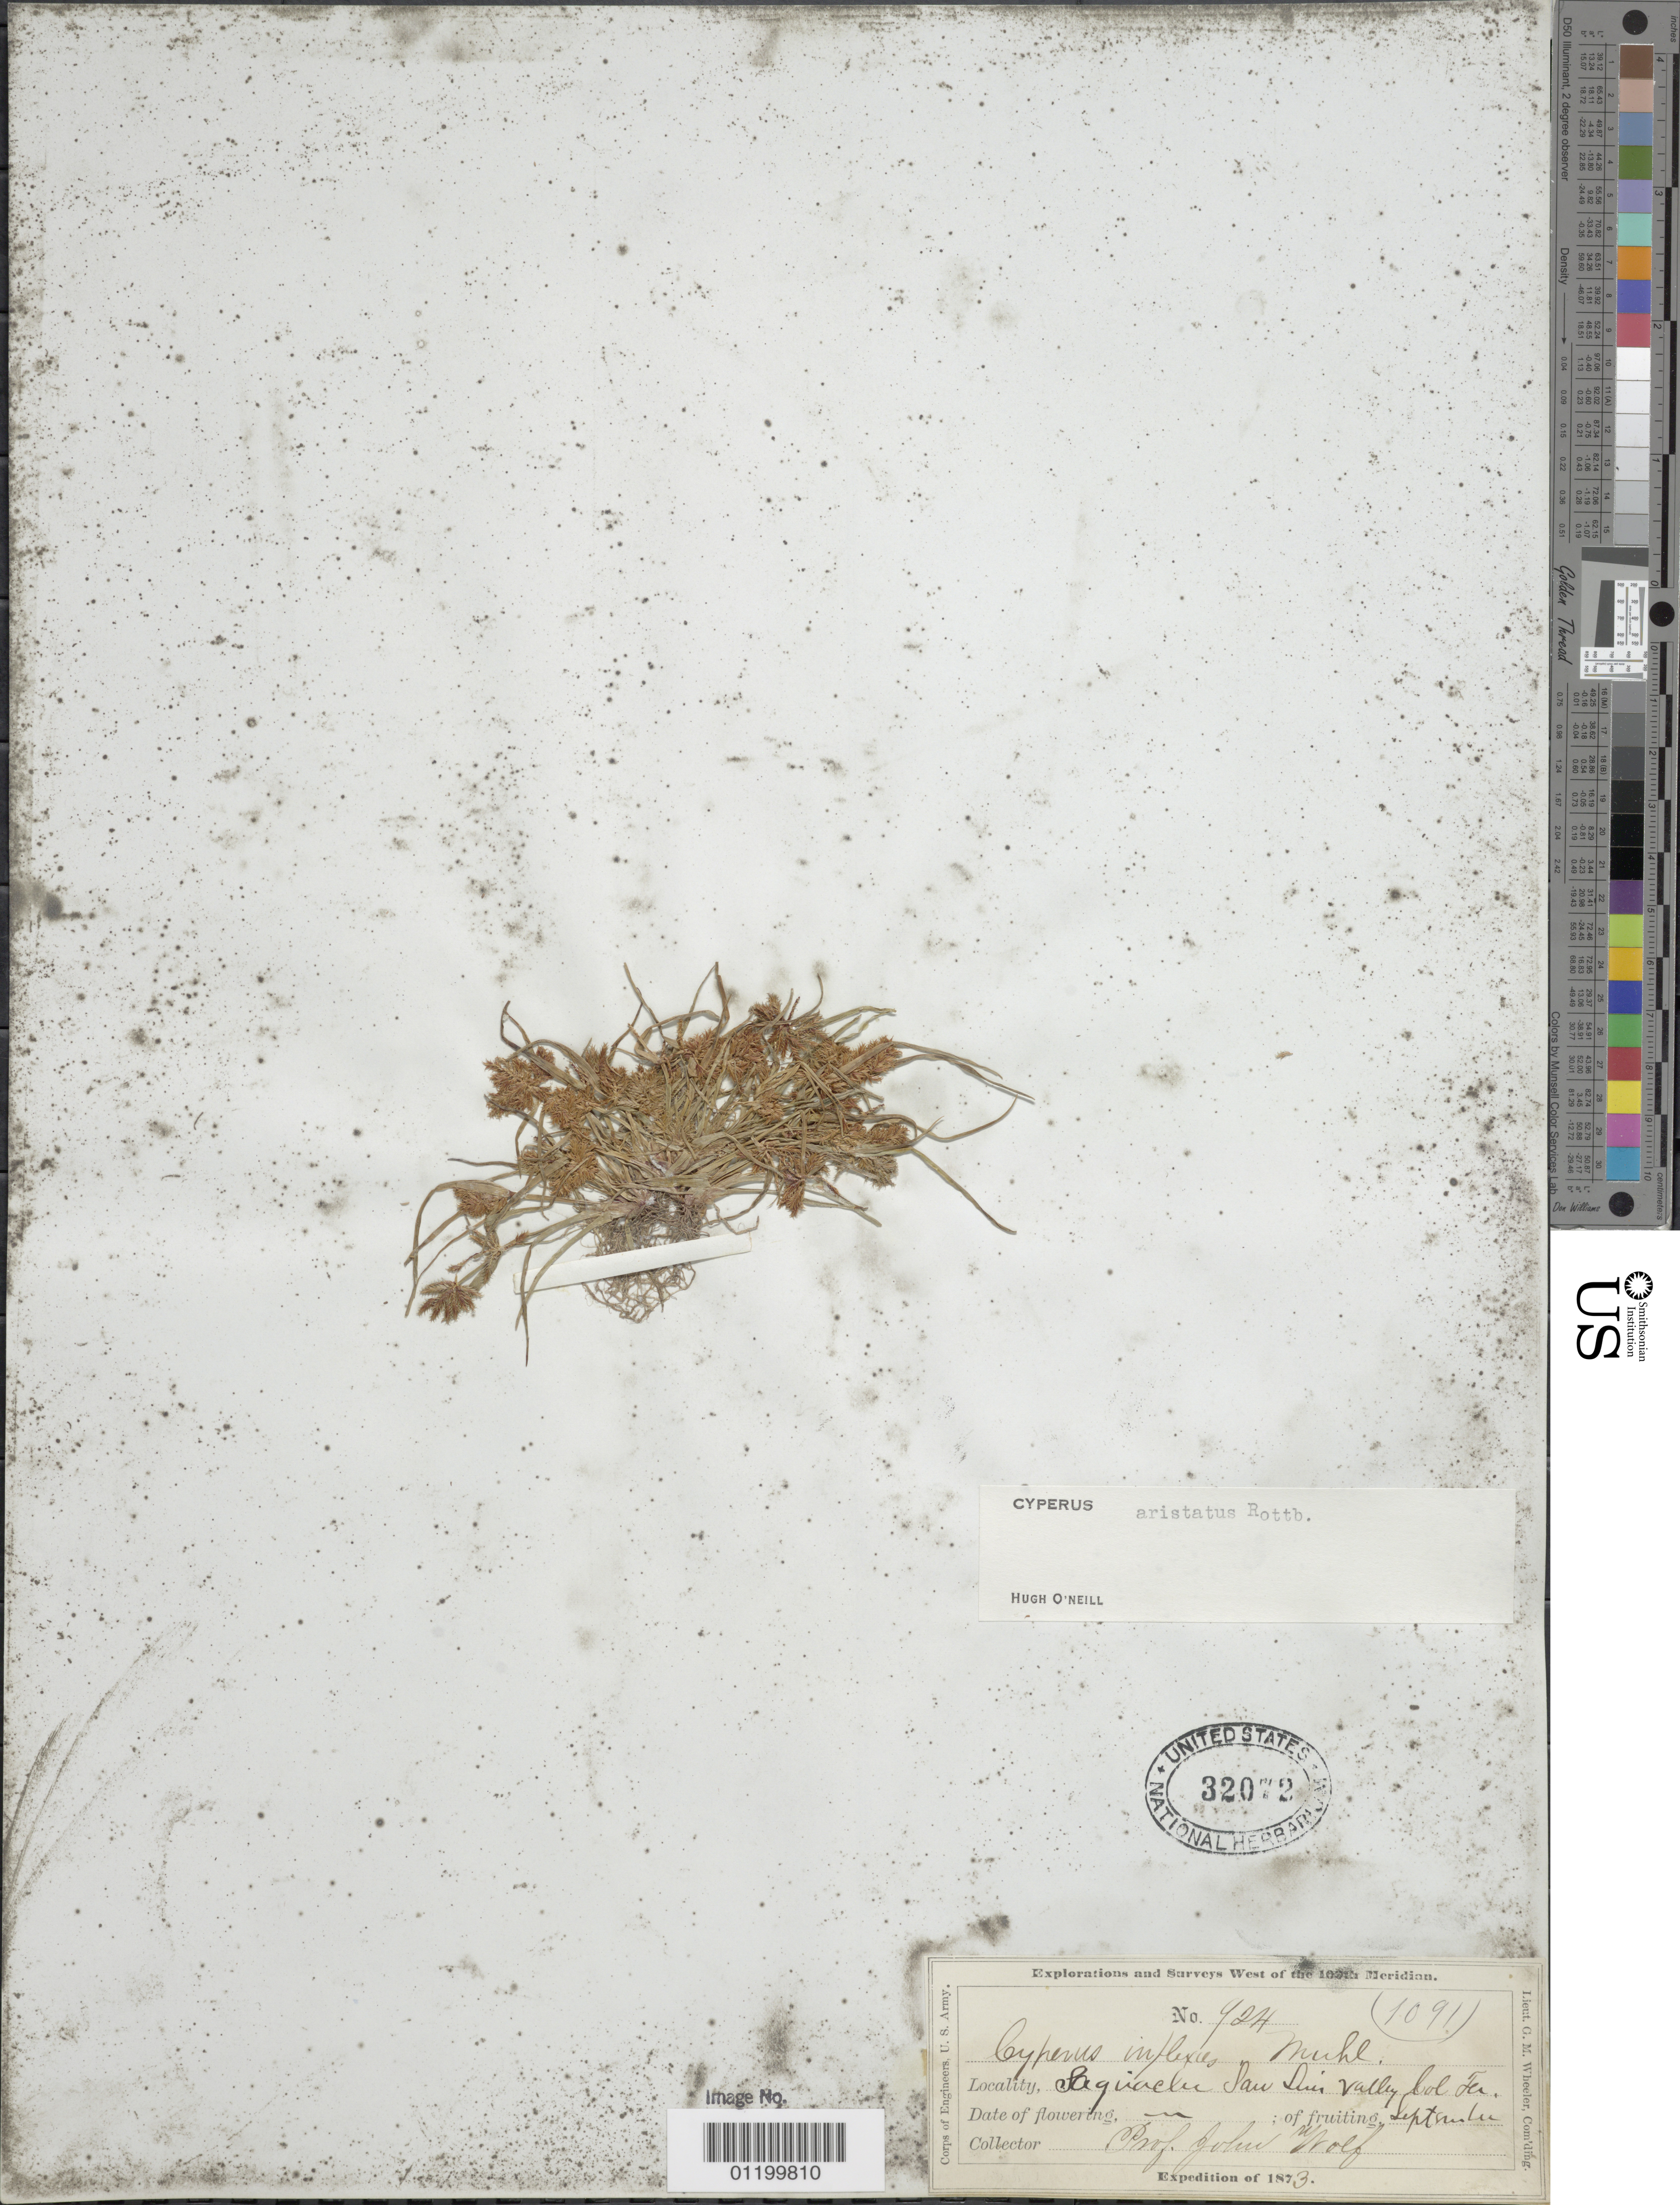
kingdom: Plantae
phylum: Tracheophyta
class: Liliopsida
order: Poales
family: Cyperaceae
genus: Cyperus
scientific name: Cyperus squarrosus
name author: L.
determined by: Strong, Mark T., (BOT), Smithsonian Institution - National Museum of Natural History (UNITED STATES)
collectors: J. Wolf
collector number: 924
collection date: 1873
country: United States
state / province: Colorado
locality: Saguache, San Luis Valley.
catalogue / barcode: US 32072